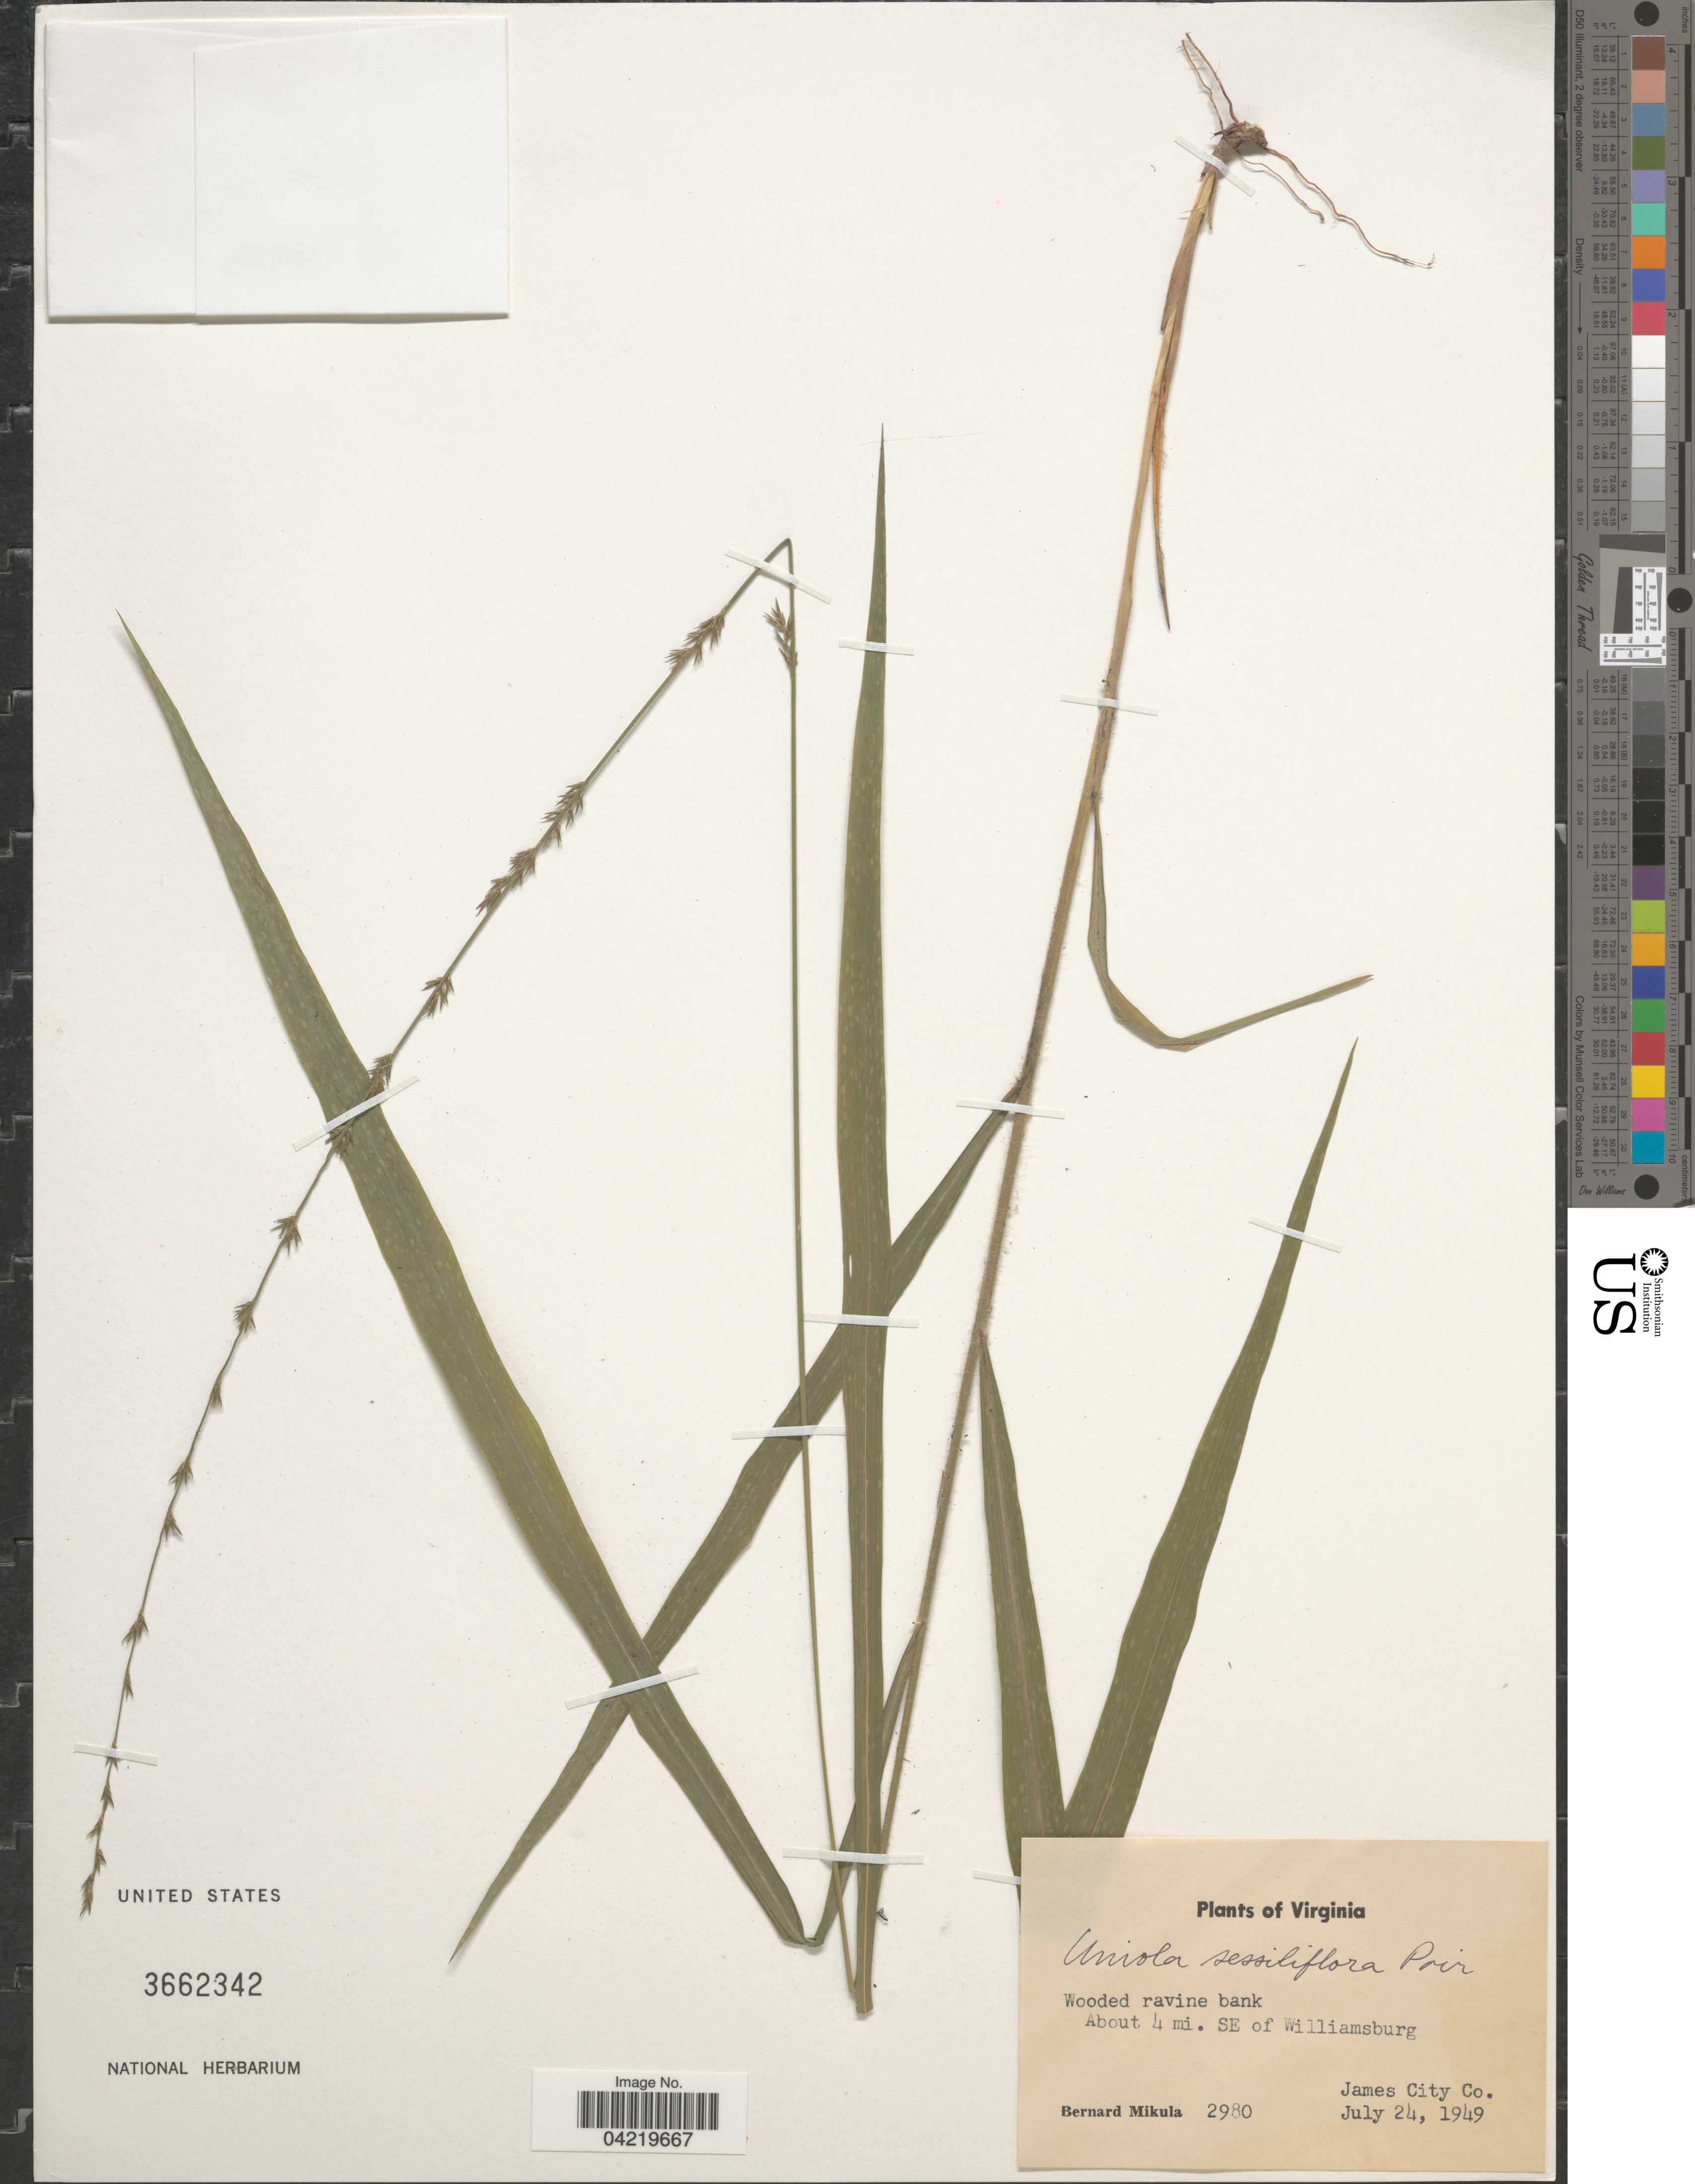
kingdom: Plantae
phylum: Tracheophyta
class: Liliopsida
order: Poales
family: Poaceae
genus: Chasmanthium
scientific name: Chasmanthium laxum subsp. sessiliflorum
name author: (L.) H.O. Yates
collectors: B. Mikula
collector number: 2980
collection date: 1949-07-24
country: United States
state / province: Virginia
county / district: James City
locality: Wooded ravine bank. About 4 mi. SE of Williamsburg. James City Co.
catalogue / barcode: US 3662342